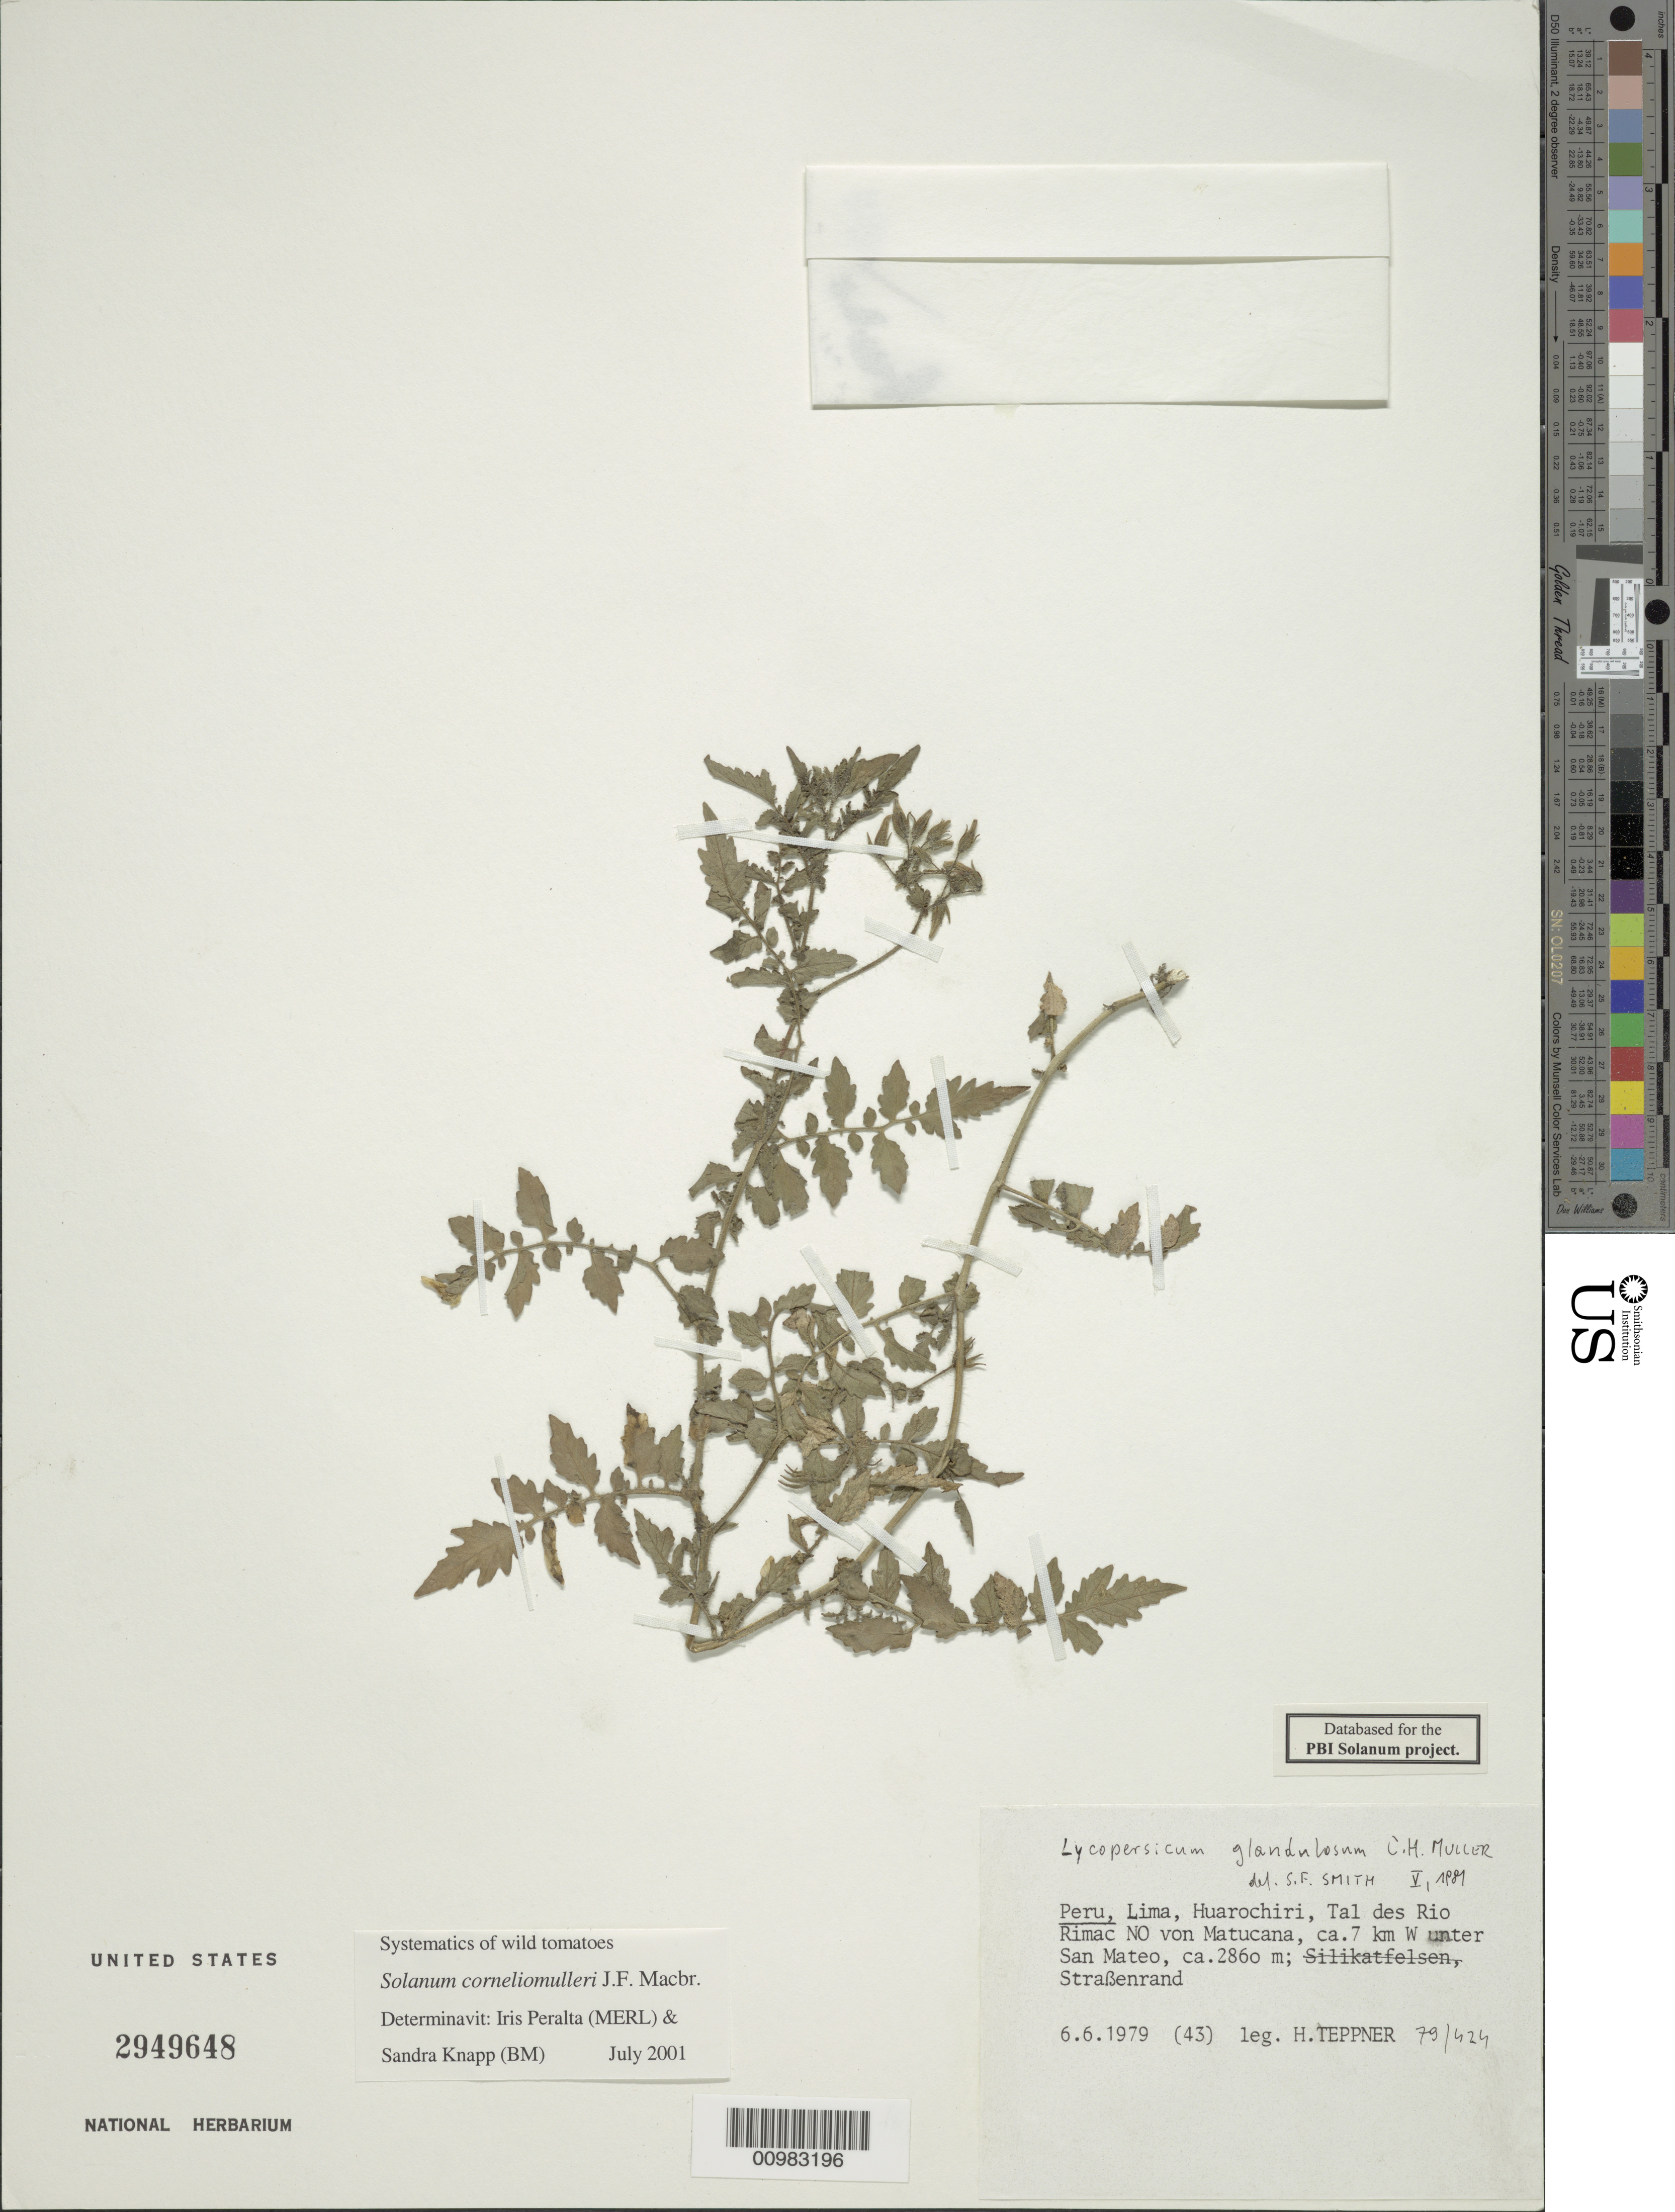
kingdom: Plantae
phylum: Tracheophyta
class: Magnoliopsida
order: Solanales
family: Solanaceae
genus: Solanum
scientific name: Solanum corneliomulleri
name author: J.F. Macbr.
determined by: Peralta, Iris E.; Knapp, S. D.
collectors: H. Teppner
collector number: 79/424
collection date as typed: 6 Jun 1979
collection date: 1979-06-06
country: Peru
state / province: Lima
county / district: Huarochirí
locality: valley of Río Rimac NW of Matucana, ca. 7 km W of San Mateo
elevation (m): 2860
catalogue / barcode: US 2949648